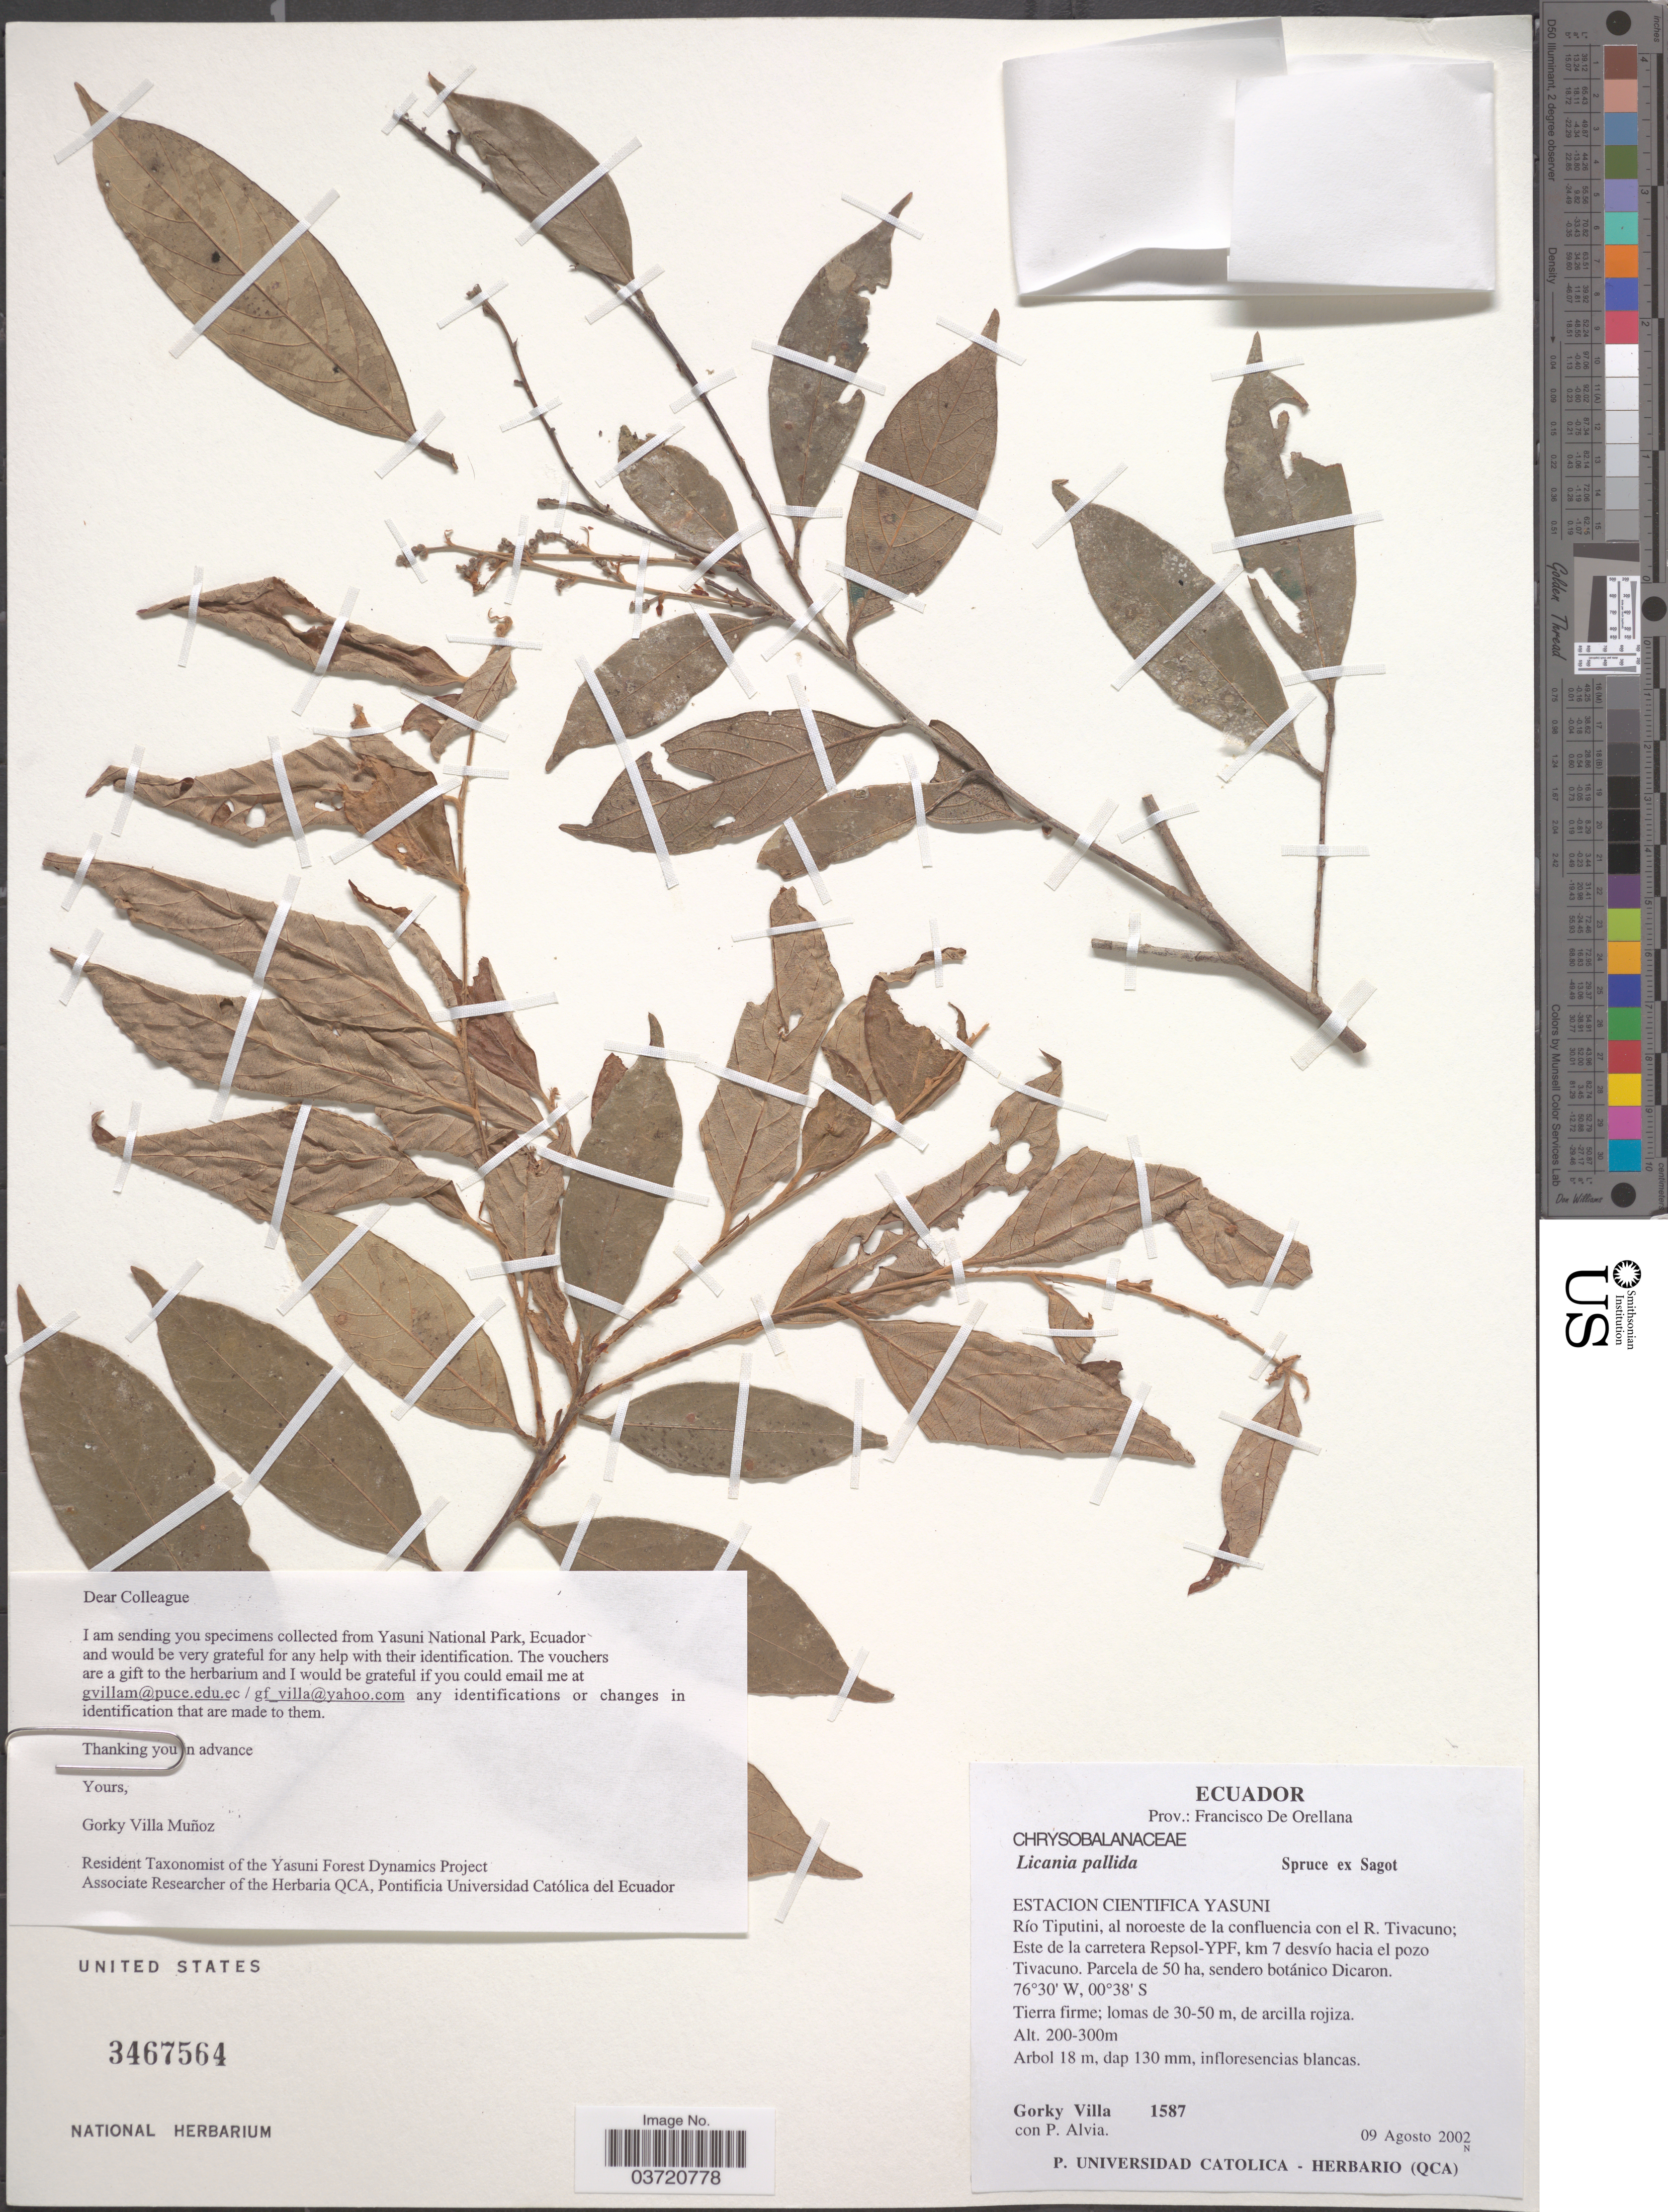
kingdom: Plantae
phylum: Tracheophyta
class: Magnoliopsida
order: Malpighiales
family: Chrysobalanaceae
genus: Licania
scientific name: Licania pallida Britton, nom. illeg.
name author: Britton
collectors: G. Villa & P. Alvia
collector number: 1587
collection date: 2002-08-09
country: Ecuador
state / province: Orellana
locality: Prov.: Francisco De Orellana. Estacion Cientifica Yasuni. Río Tiputini, al noroeste de la confluencia con el R. Tivacuno; Este de la carretera Repsol-YPF, km 7 desvío hacia el pozo Tivacuno.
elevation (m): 200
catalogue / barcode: US 3467564